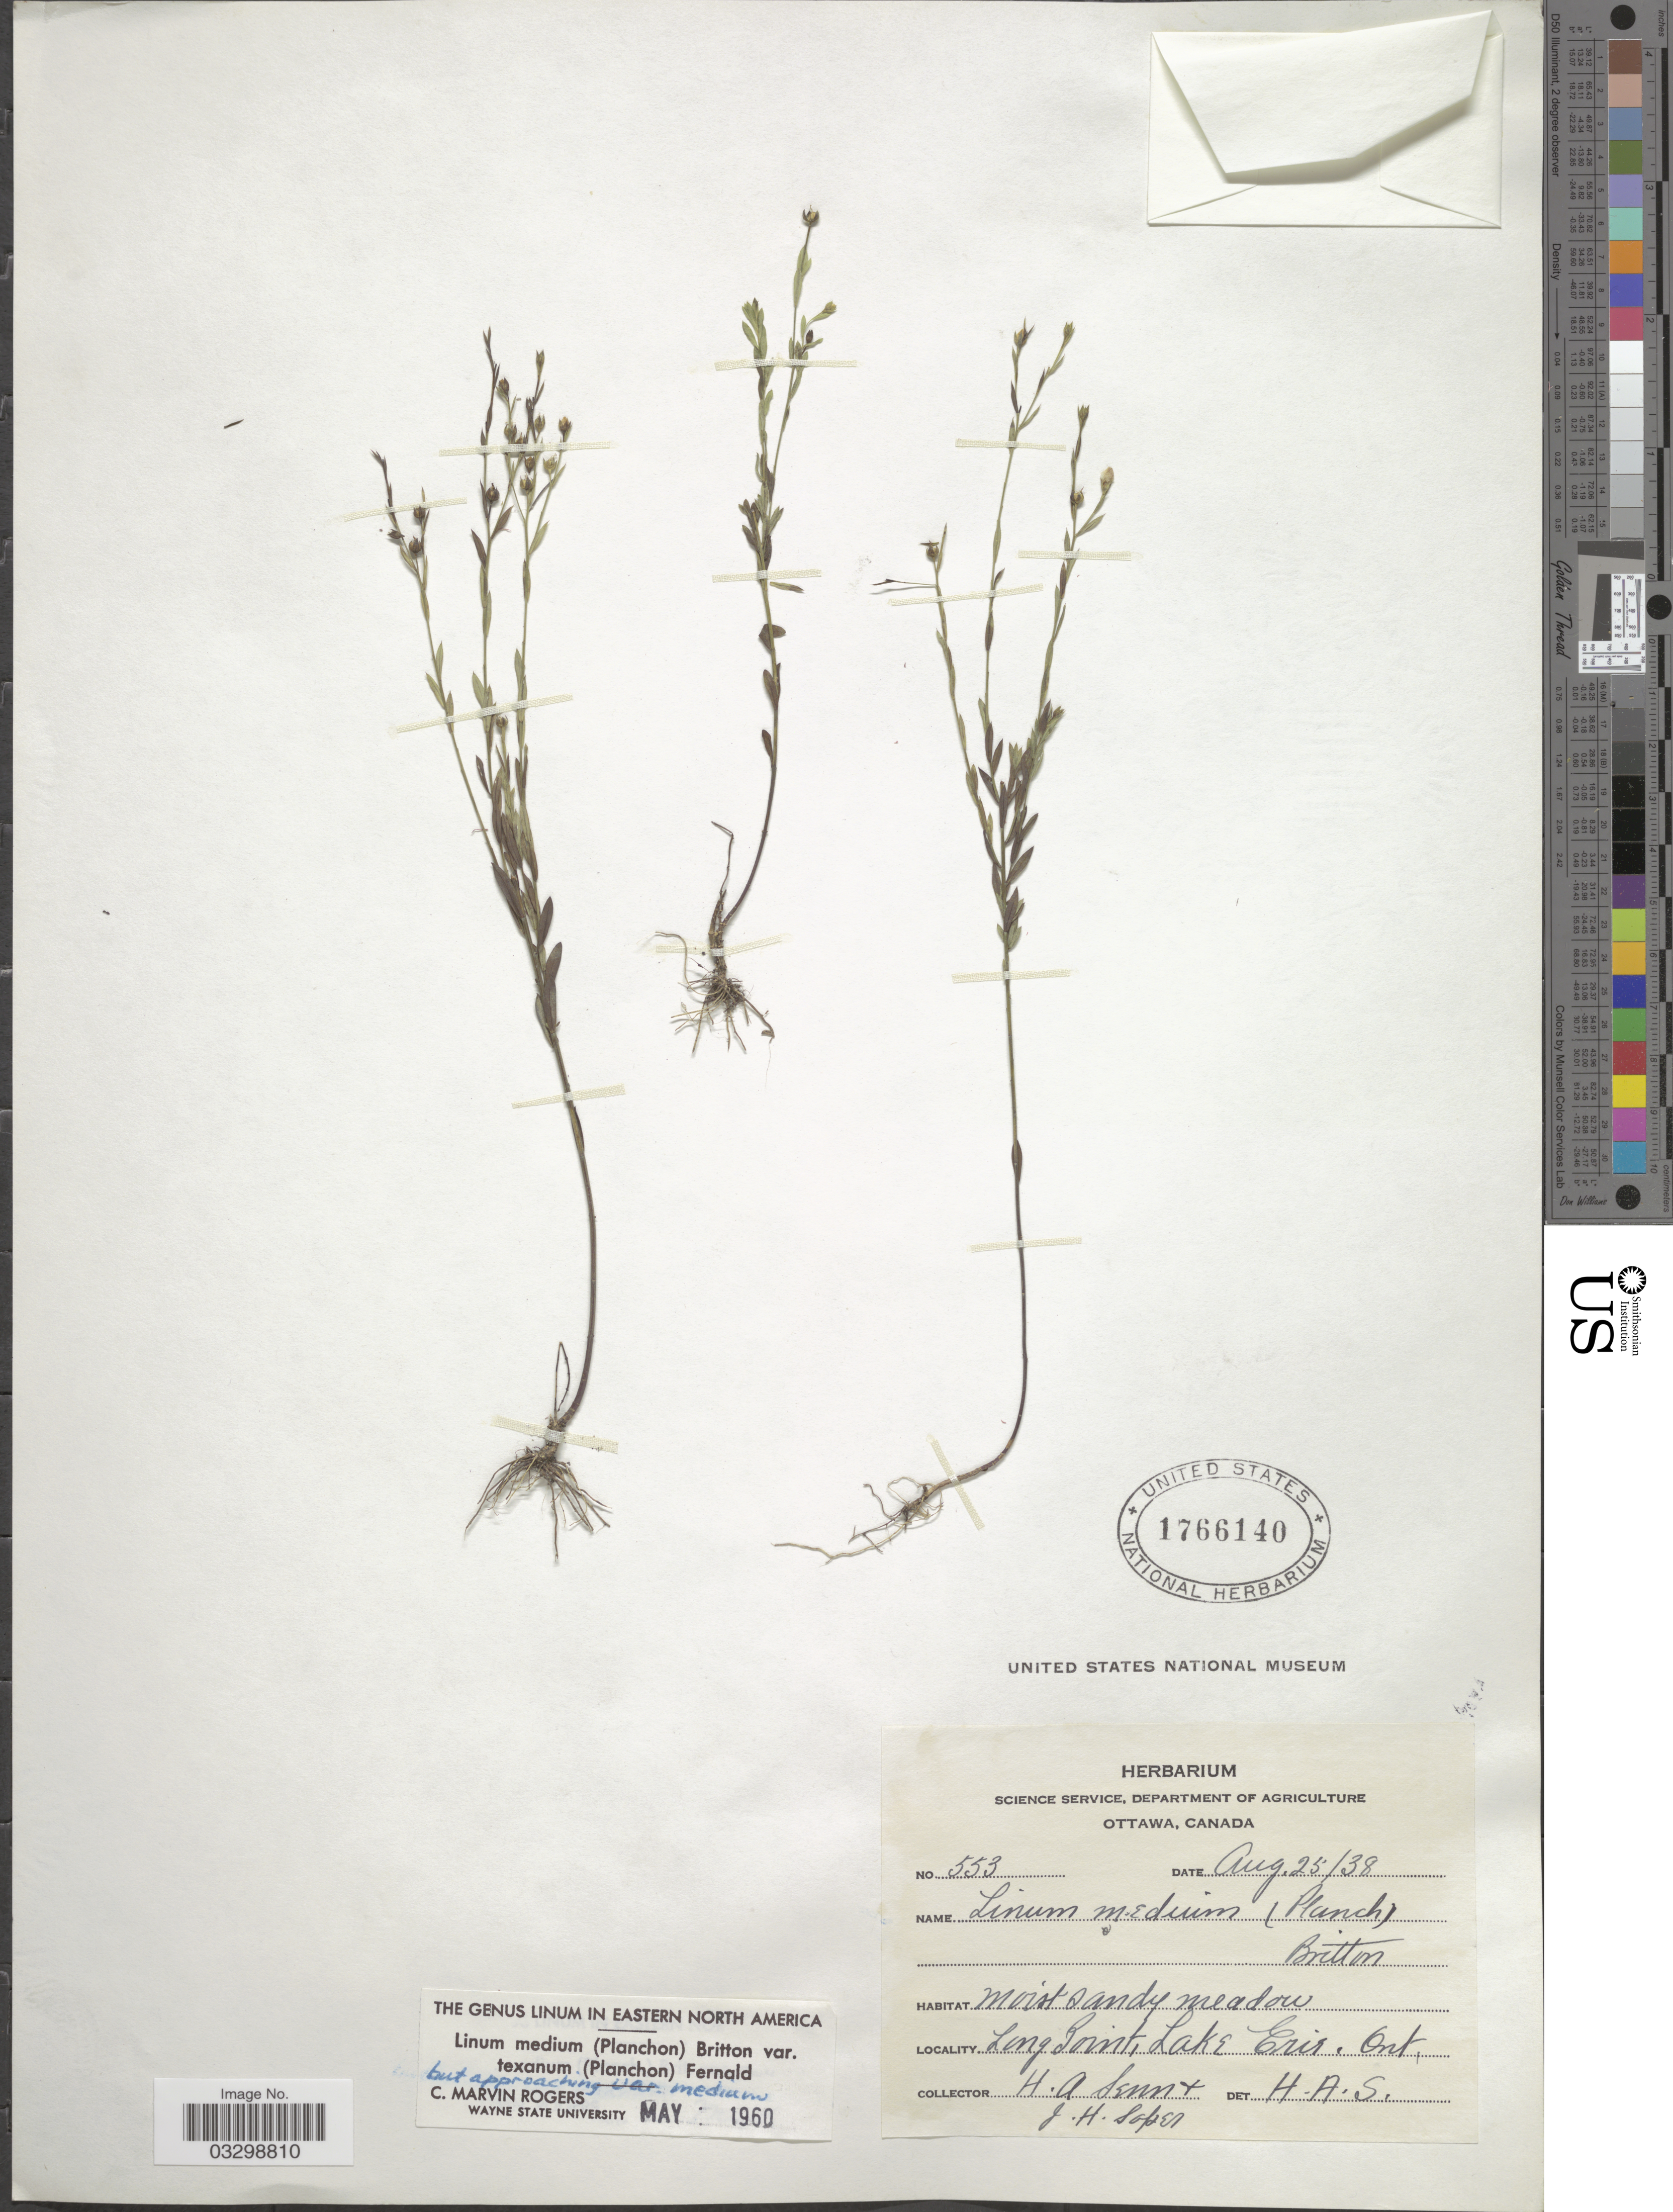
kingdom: Plantae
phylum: Tracheophyta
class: Magnoliopsida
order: Malpighiales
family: Linaceae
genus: Linum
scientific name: Linum medium var. texanum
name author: (Planch.) Fernald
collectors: H. A. Senn & J. H. Soper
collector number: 553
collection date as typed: Transcribed d/m/y: 25/8/38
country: Canada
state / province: Ontario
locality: Long Point, Lake Erie.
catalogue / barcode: US 1766140